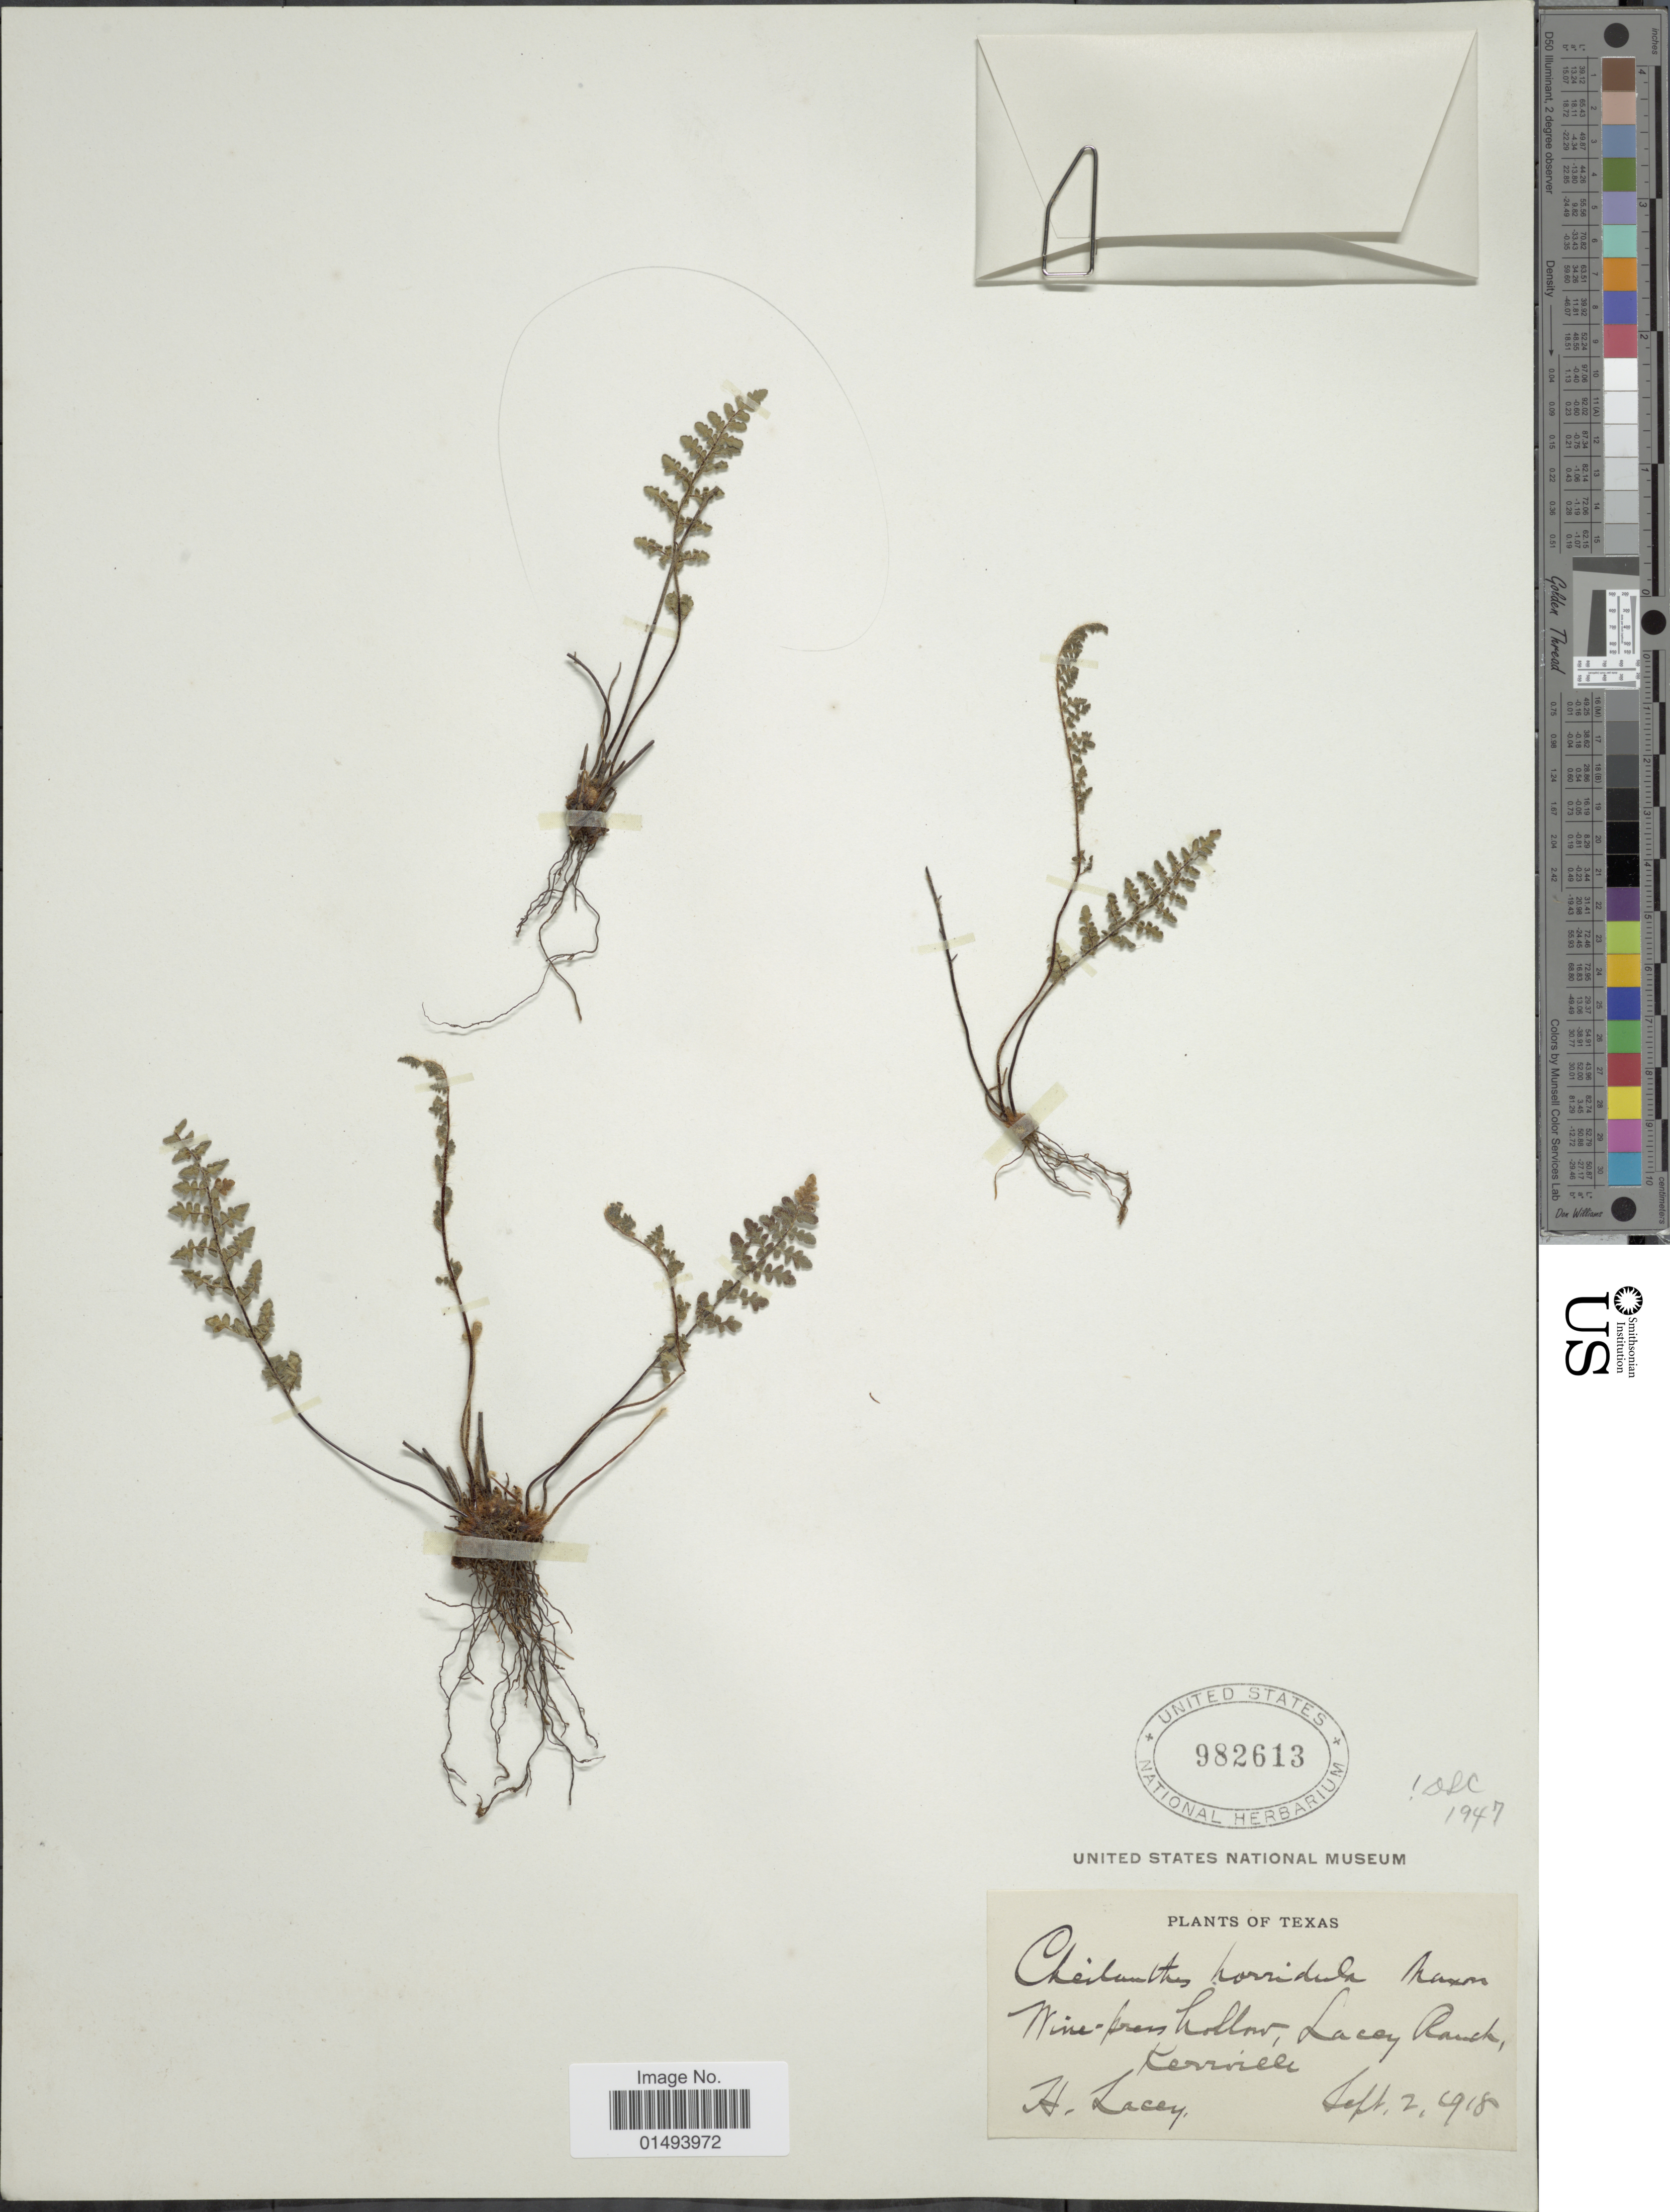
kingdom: Plantae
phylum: Tracheophyta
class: Polypodiopsida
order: Polypodiales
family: Pteridaceae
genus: Myriopteris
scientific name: Myriopteris scabra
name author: (C. Chr.) Grusz & Windham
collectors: H. Lacey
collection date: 1918-09-02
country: United States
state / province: Texas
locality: Plants of Texas, Wine-press hollow, Lacey Ranch, Kerrville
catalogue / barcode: US 982613